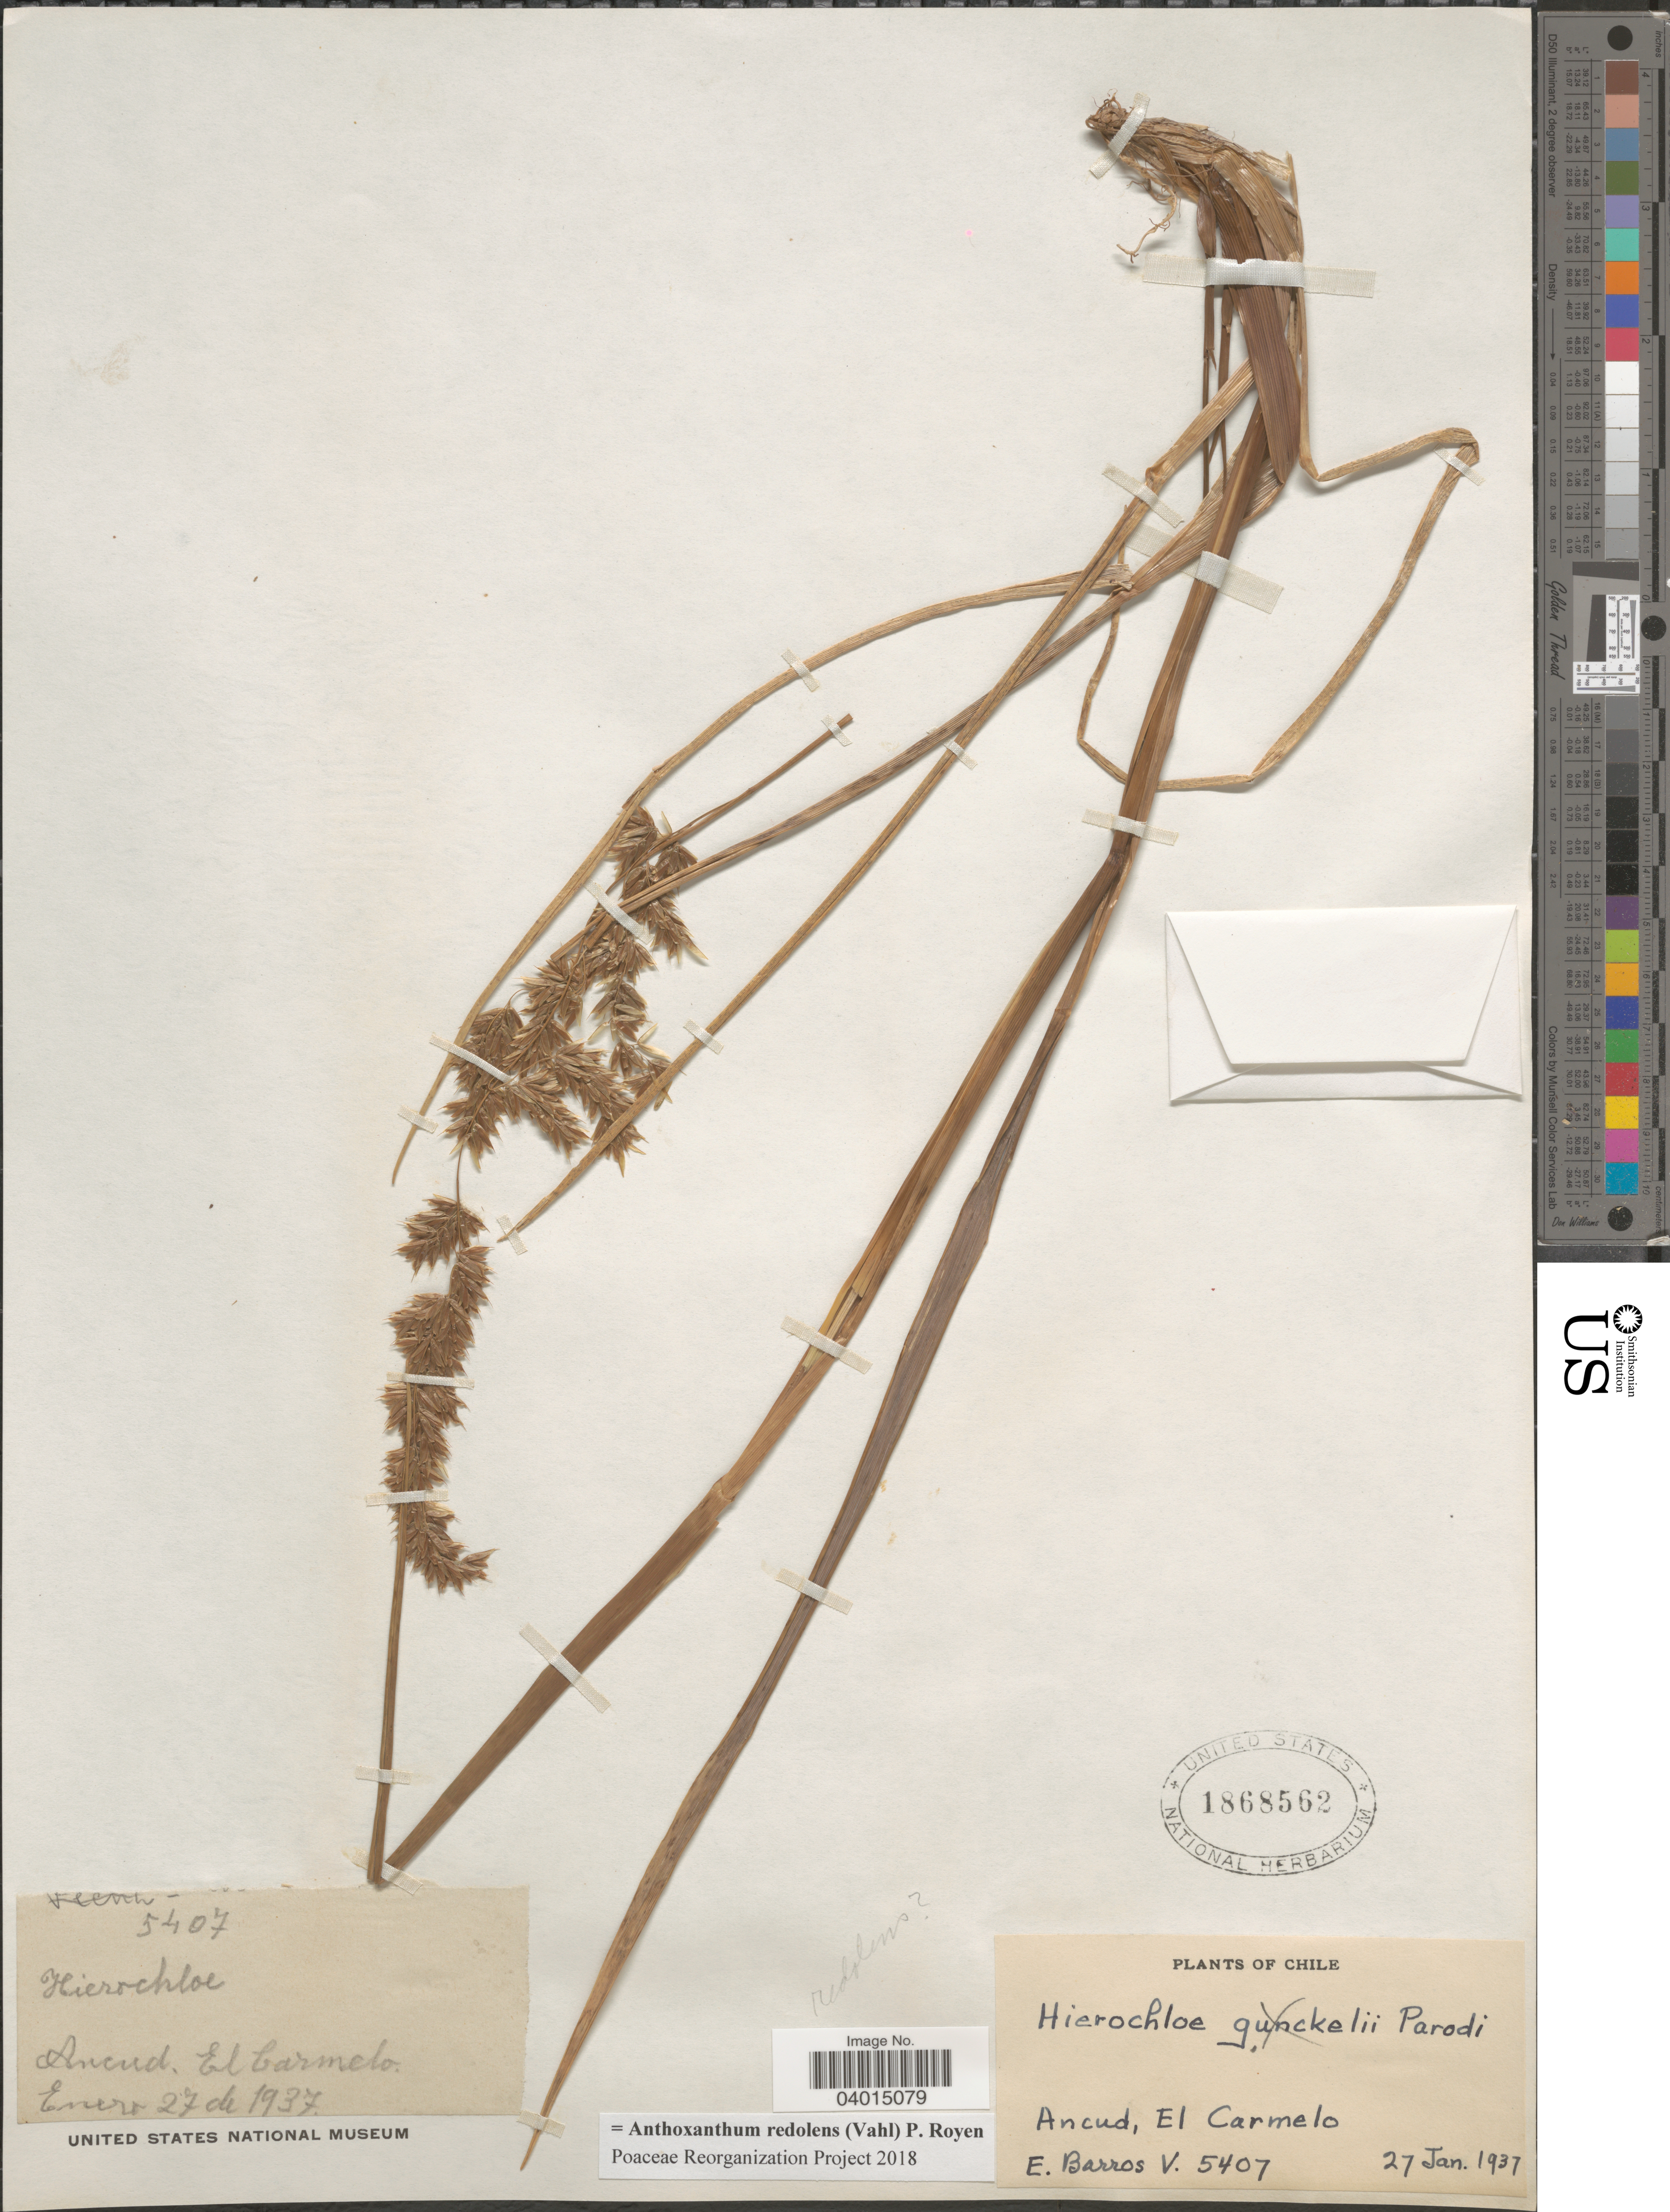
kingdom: Plantae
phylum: Tracheophyta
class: Liliopsida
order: Poales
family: Poaceae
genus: Anthoxanthum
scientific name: Anthoxanthum redolens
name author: (Vahl) P. Royen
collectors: E. Barros V.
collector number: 5407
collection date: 1937-01-27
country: Chile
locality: Ancud, El Carmelo.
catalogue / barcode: US 1868562